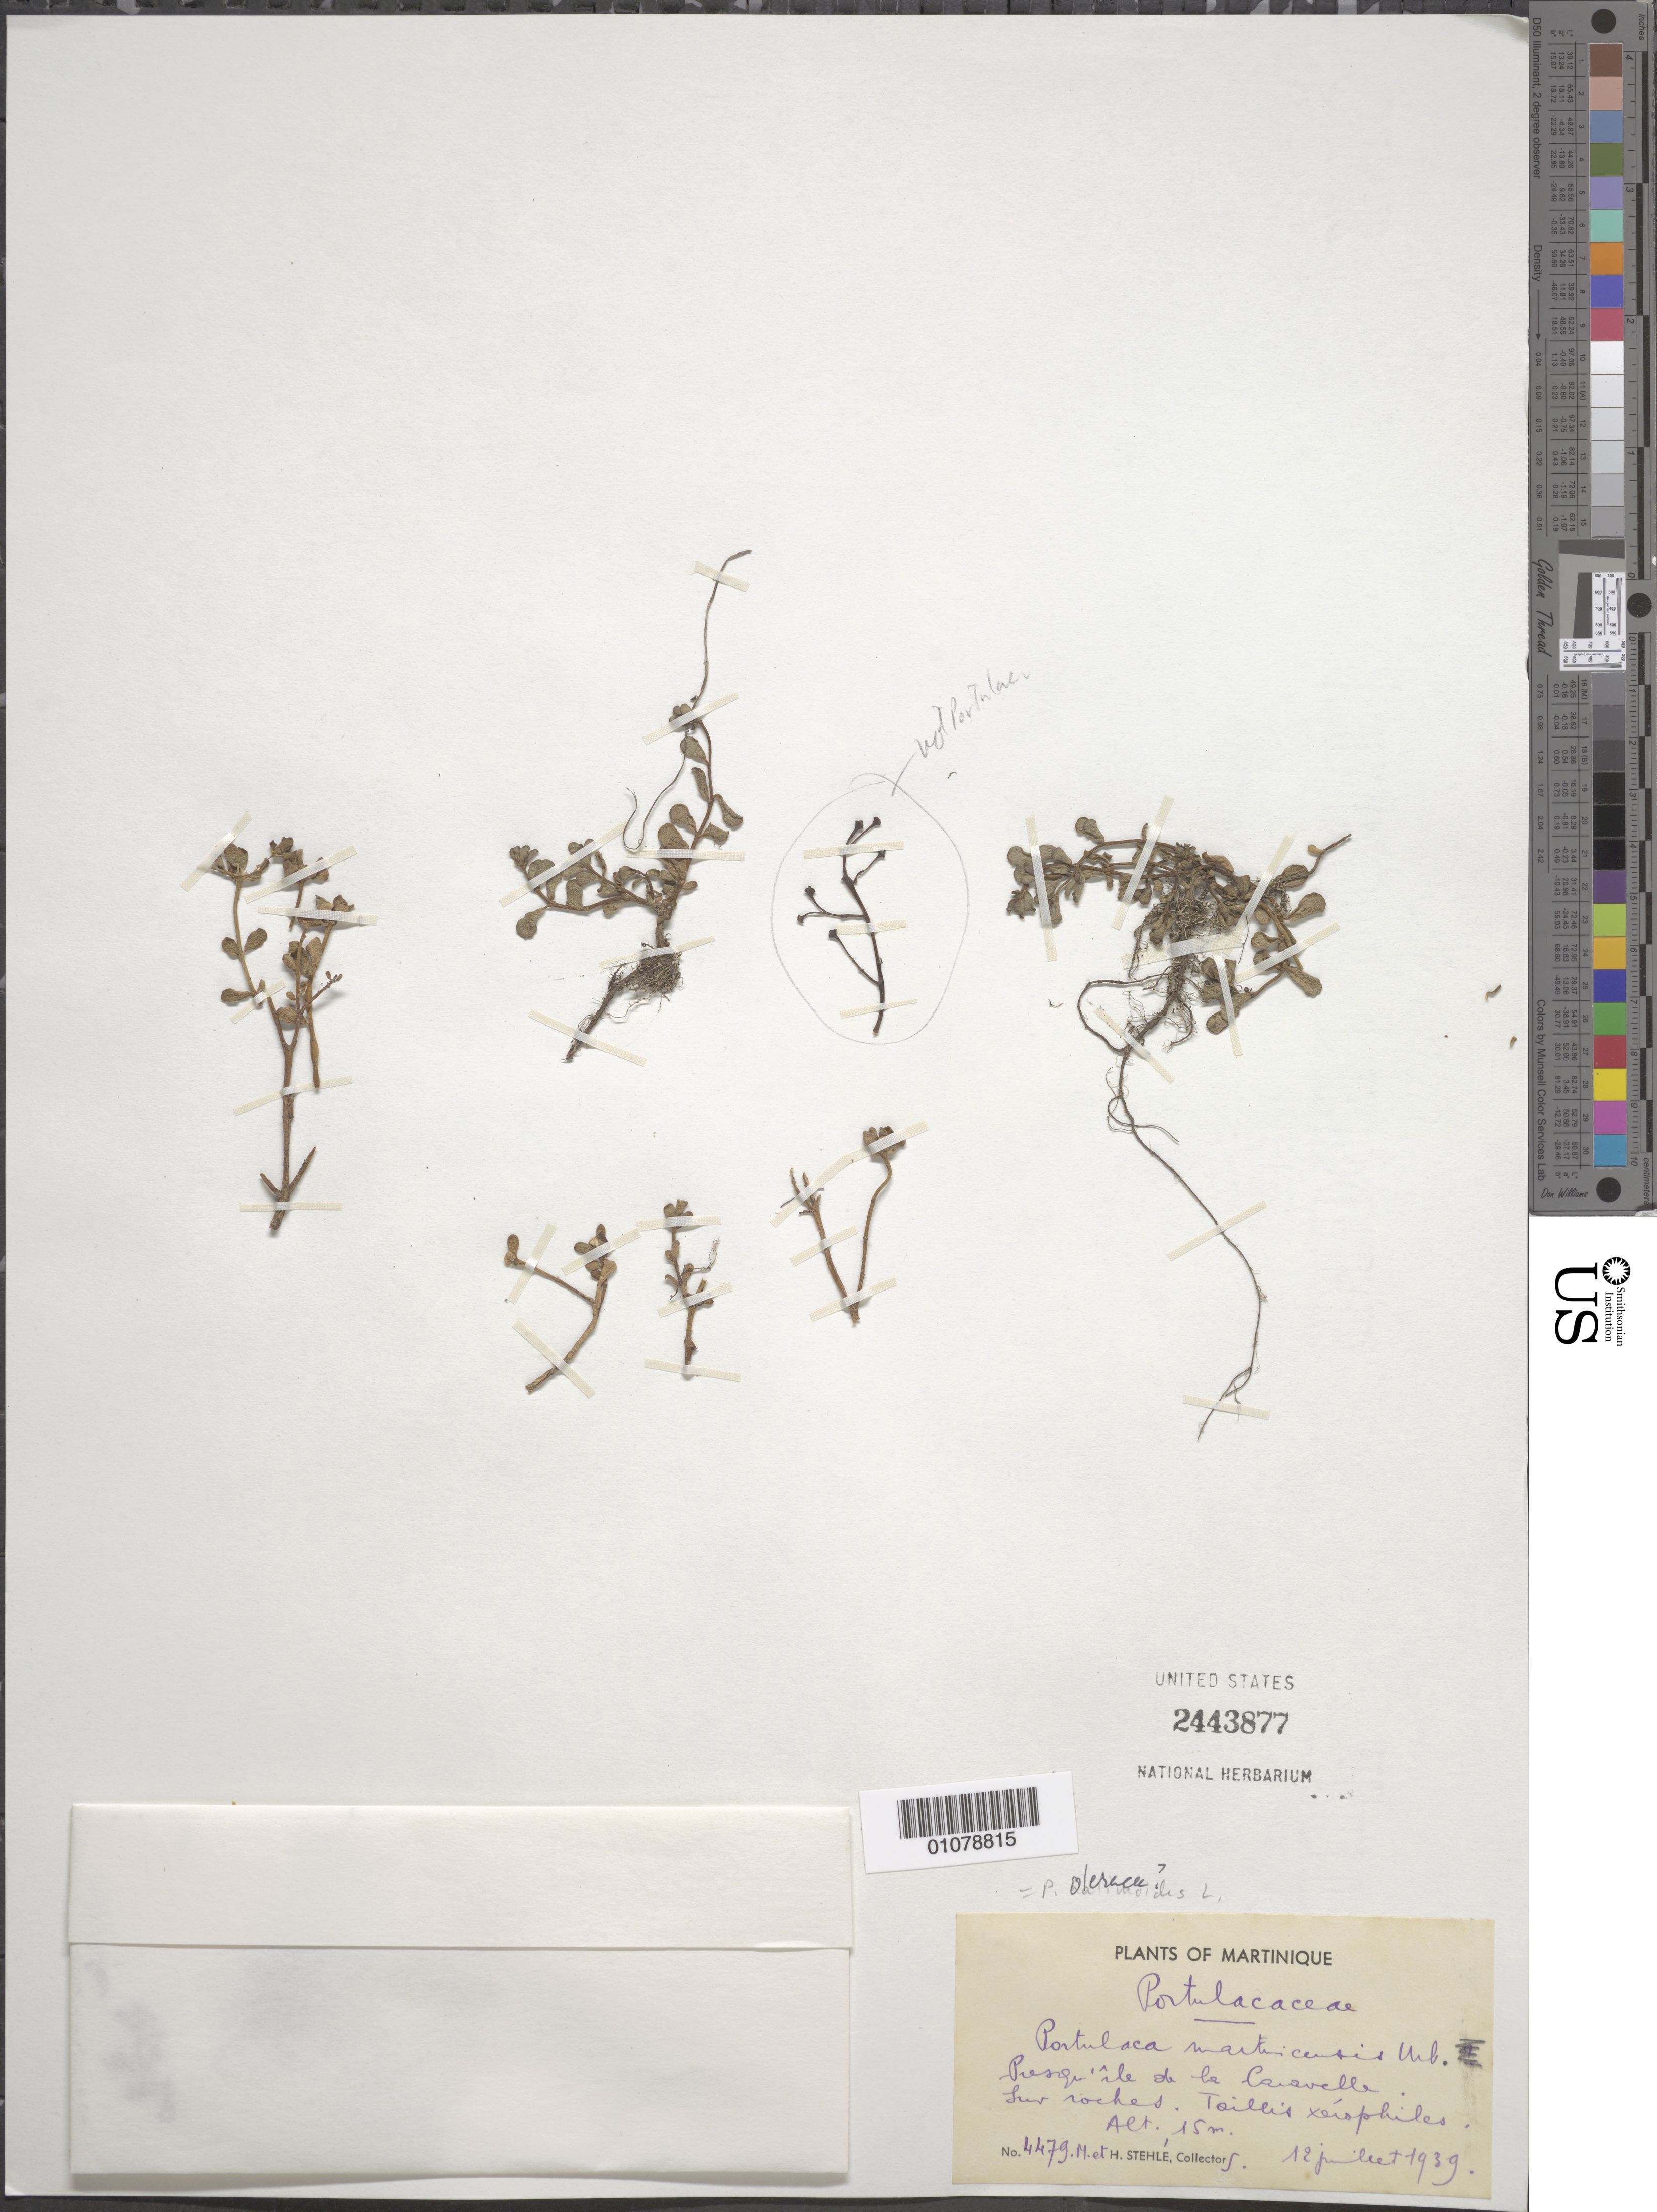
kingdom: Plantae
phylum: Tracheophyta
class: Magnoliopsida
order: Caryophyllales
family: Portulacaceae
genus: Portulaca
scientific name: Portulaca oleracea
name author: L.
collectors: H. Stehlé & M. Stehlé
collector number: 4479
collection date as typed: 12 Jul 1939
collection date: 1939-07-12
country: Martinique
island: Martinique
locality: Presqu'ile de la Caravelle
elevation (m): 15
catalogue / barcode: US 2443877